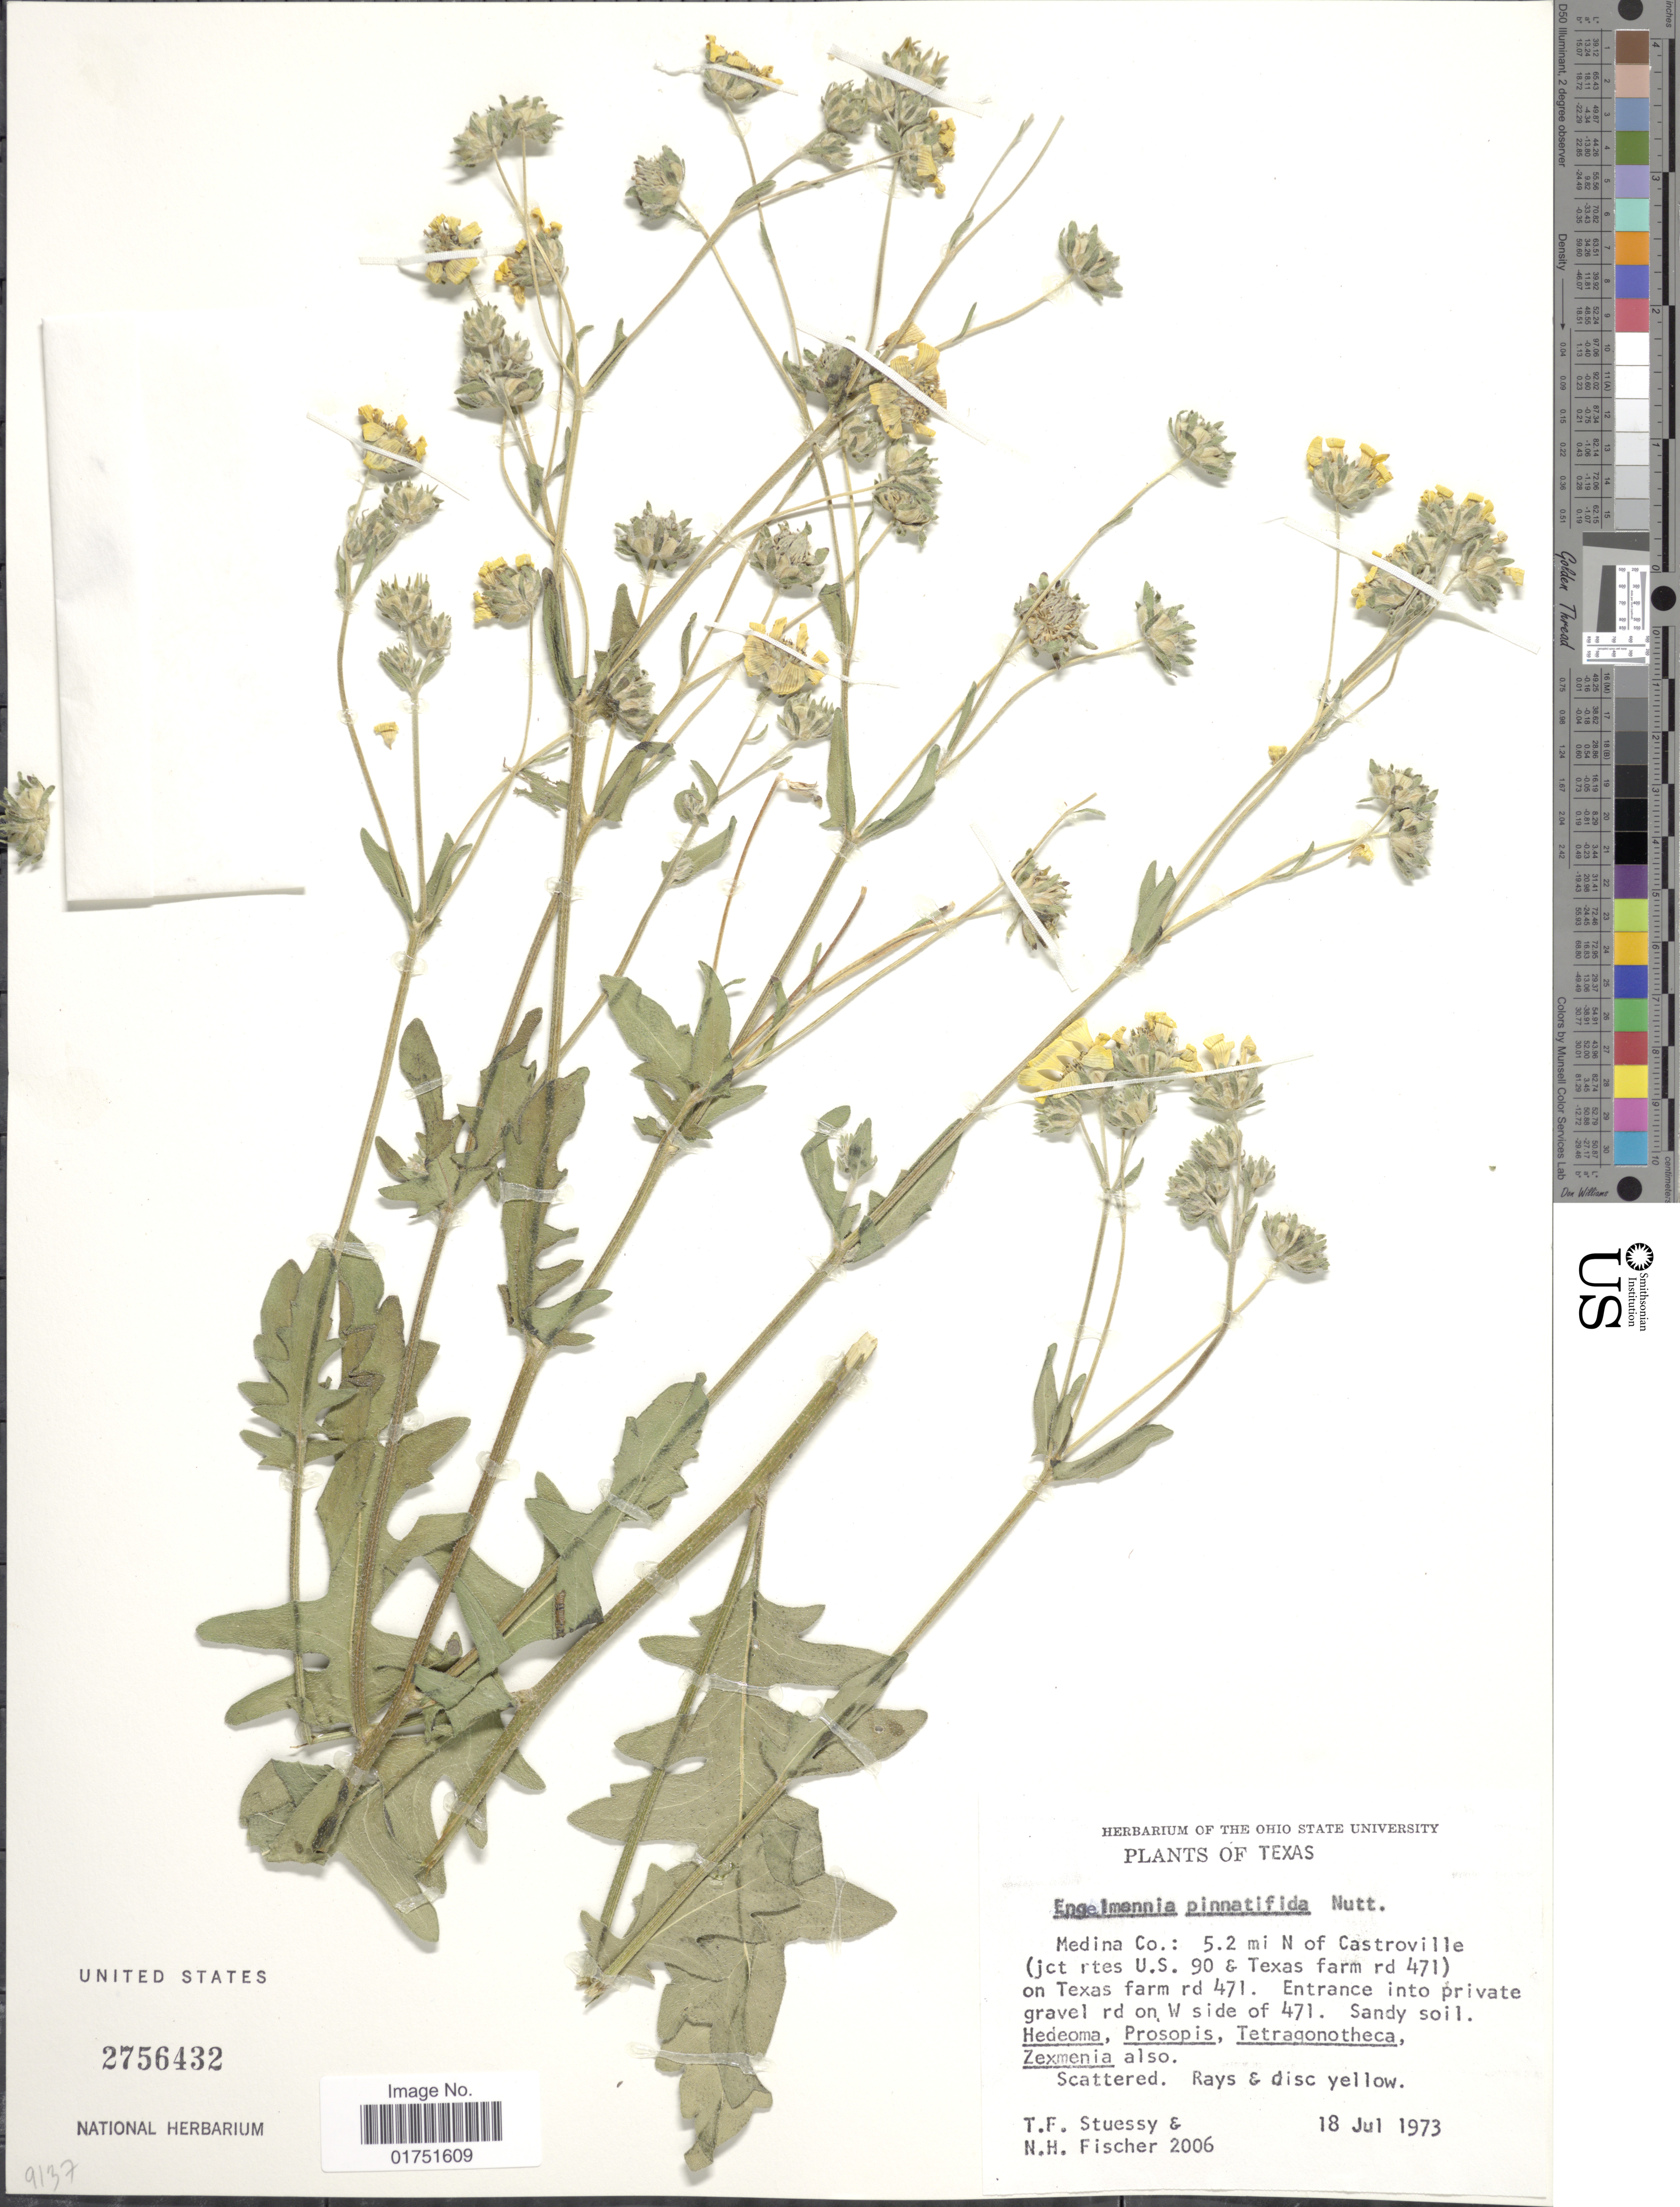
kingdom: Plantae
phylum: Tracheophyta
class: Magnoliopsida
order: Asterales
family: Asteraceae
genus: Engelmannia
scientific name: Engelmannia pinnatifida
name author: Torr. & A. Gray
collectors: T. Stuessy & N. Fischer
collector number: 2006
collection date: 1973-07-18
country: United States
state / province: Texas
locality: Medina Co.: 5.2 mi N of Castroville (jct rtes U.S. 90 & Texas farm rd 471) on Texas farm rd 471. Entrance into private gravel rd on W side of 471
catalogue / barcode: US 2756432